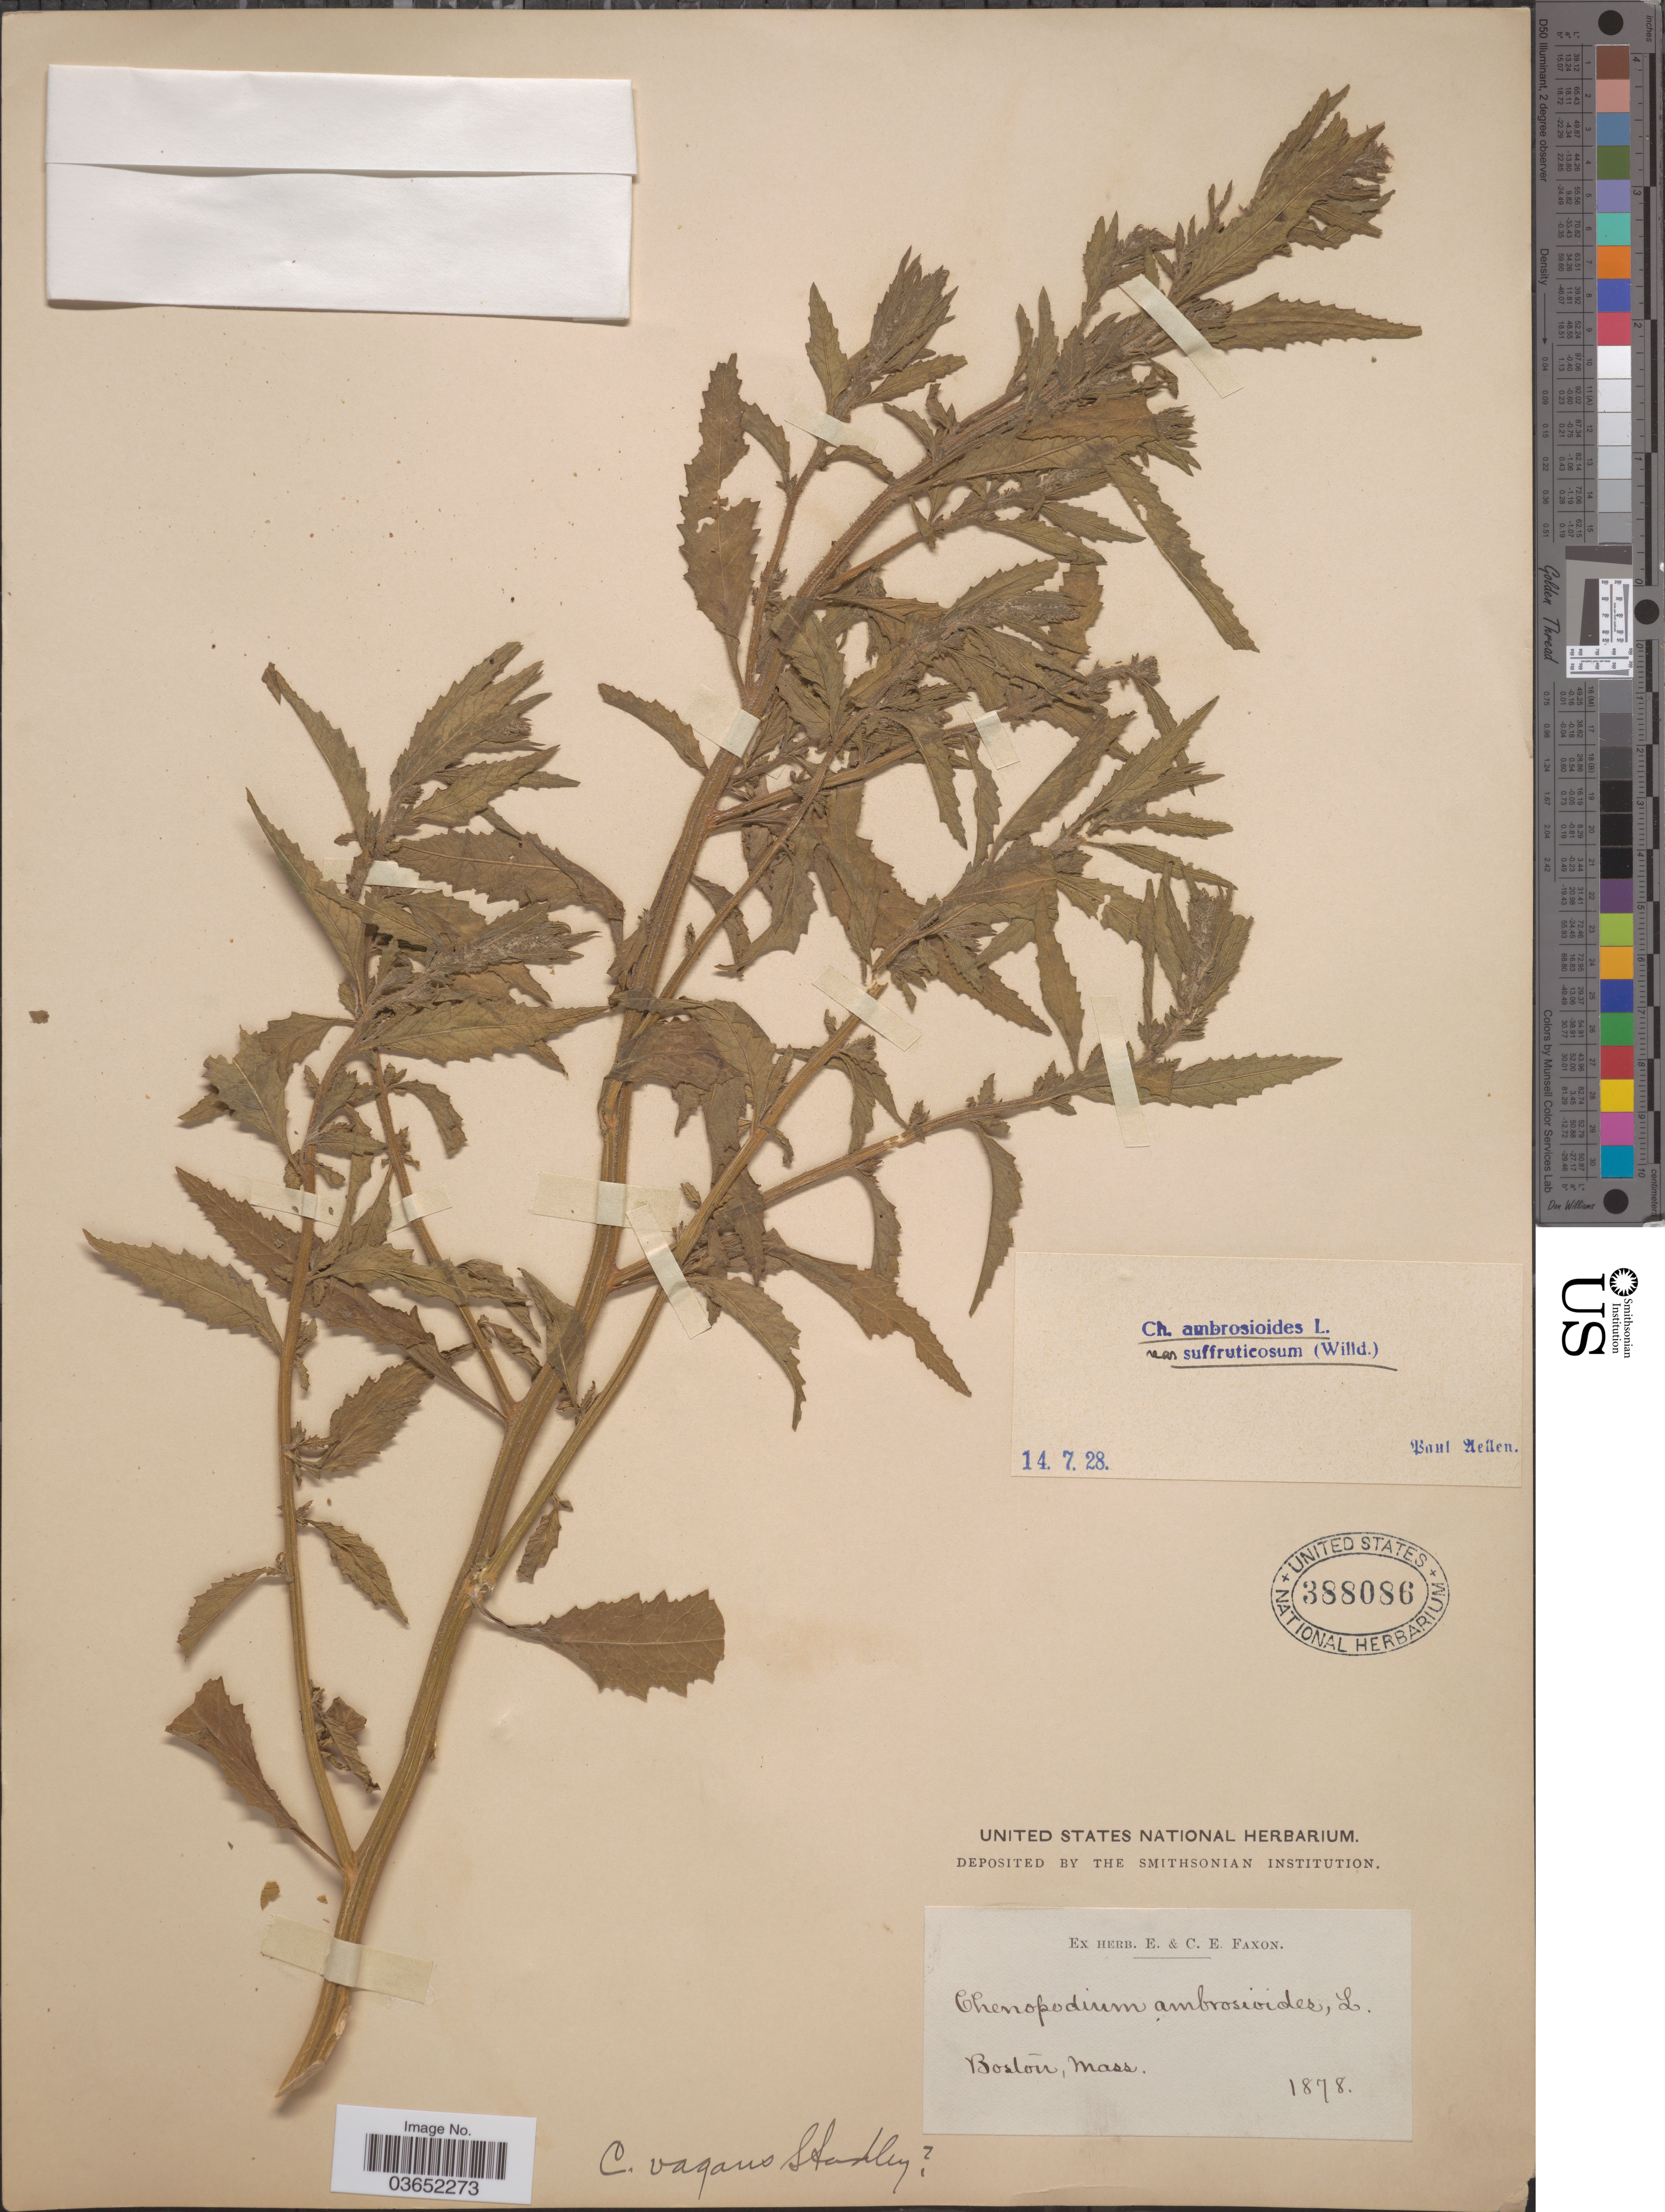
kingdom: Plantae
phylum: Tracheophyta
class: Magnoliopsida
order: Caryophyllales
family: Amaranthaceae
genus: Chenopodium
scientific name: Chenopodium ambrosioides subsp. chilense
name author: (Schrad.) Aellen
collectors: ex herb. E. & C.E. Faxon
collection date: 1878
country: United States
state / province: Massachusetts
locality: Boston.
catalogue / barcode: US 388086